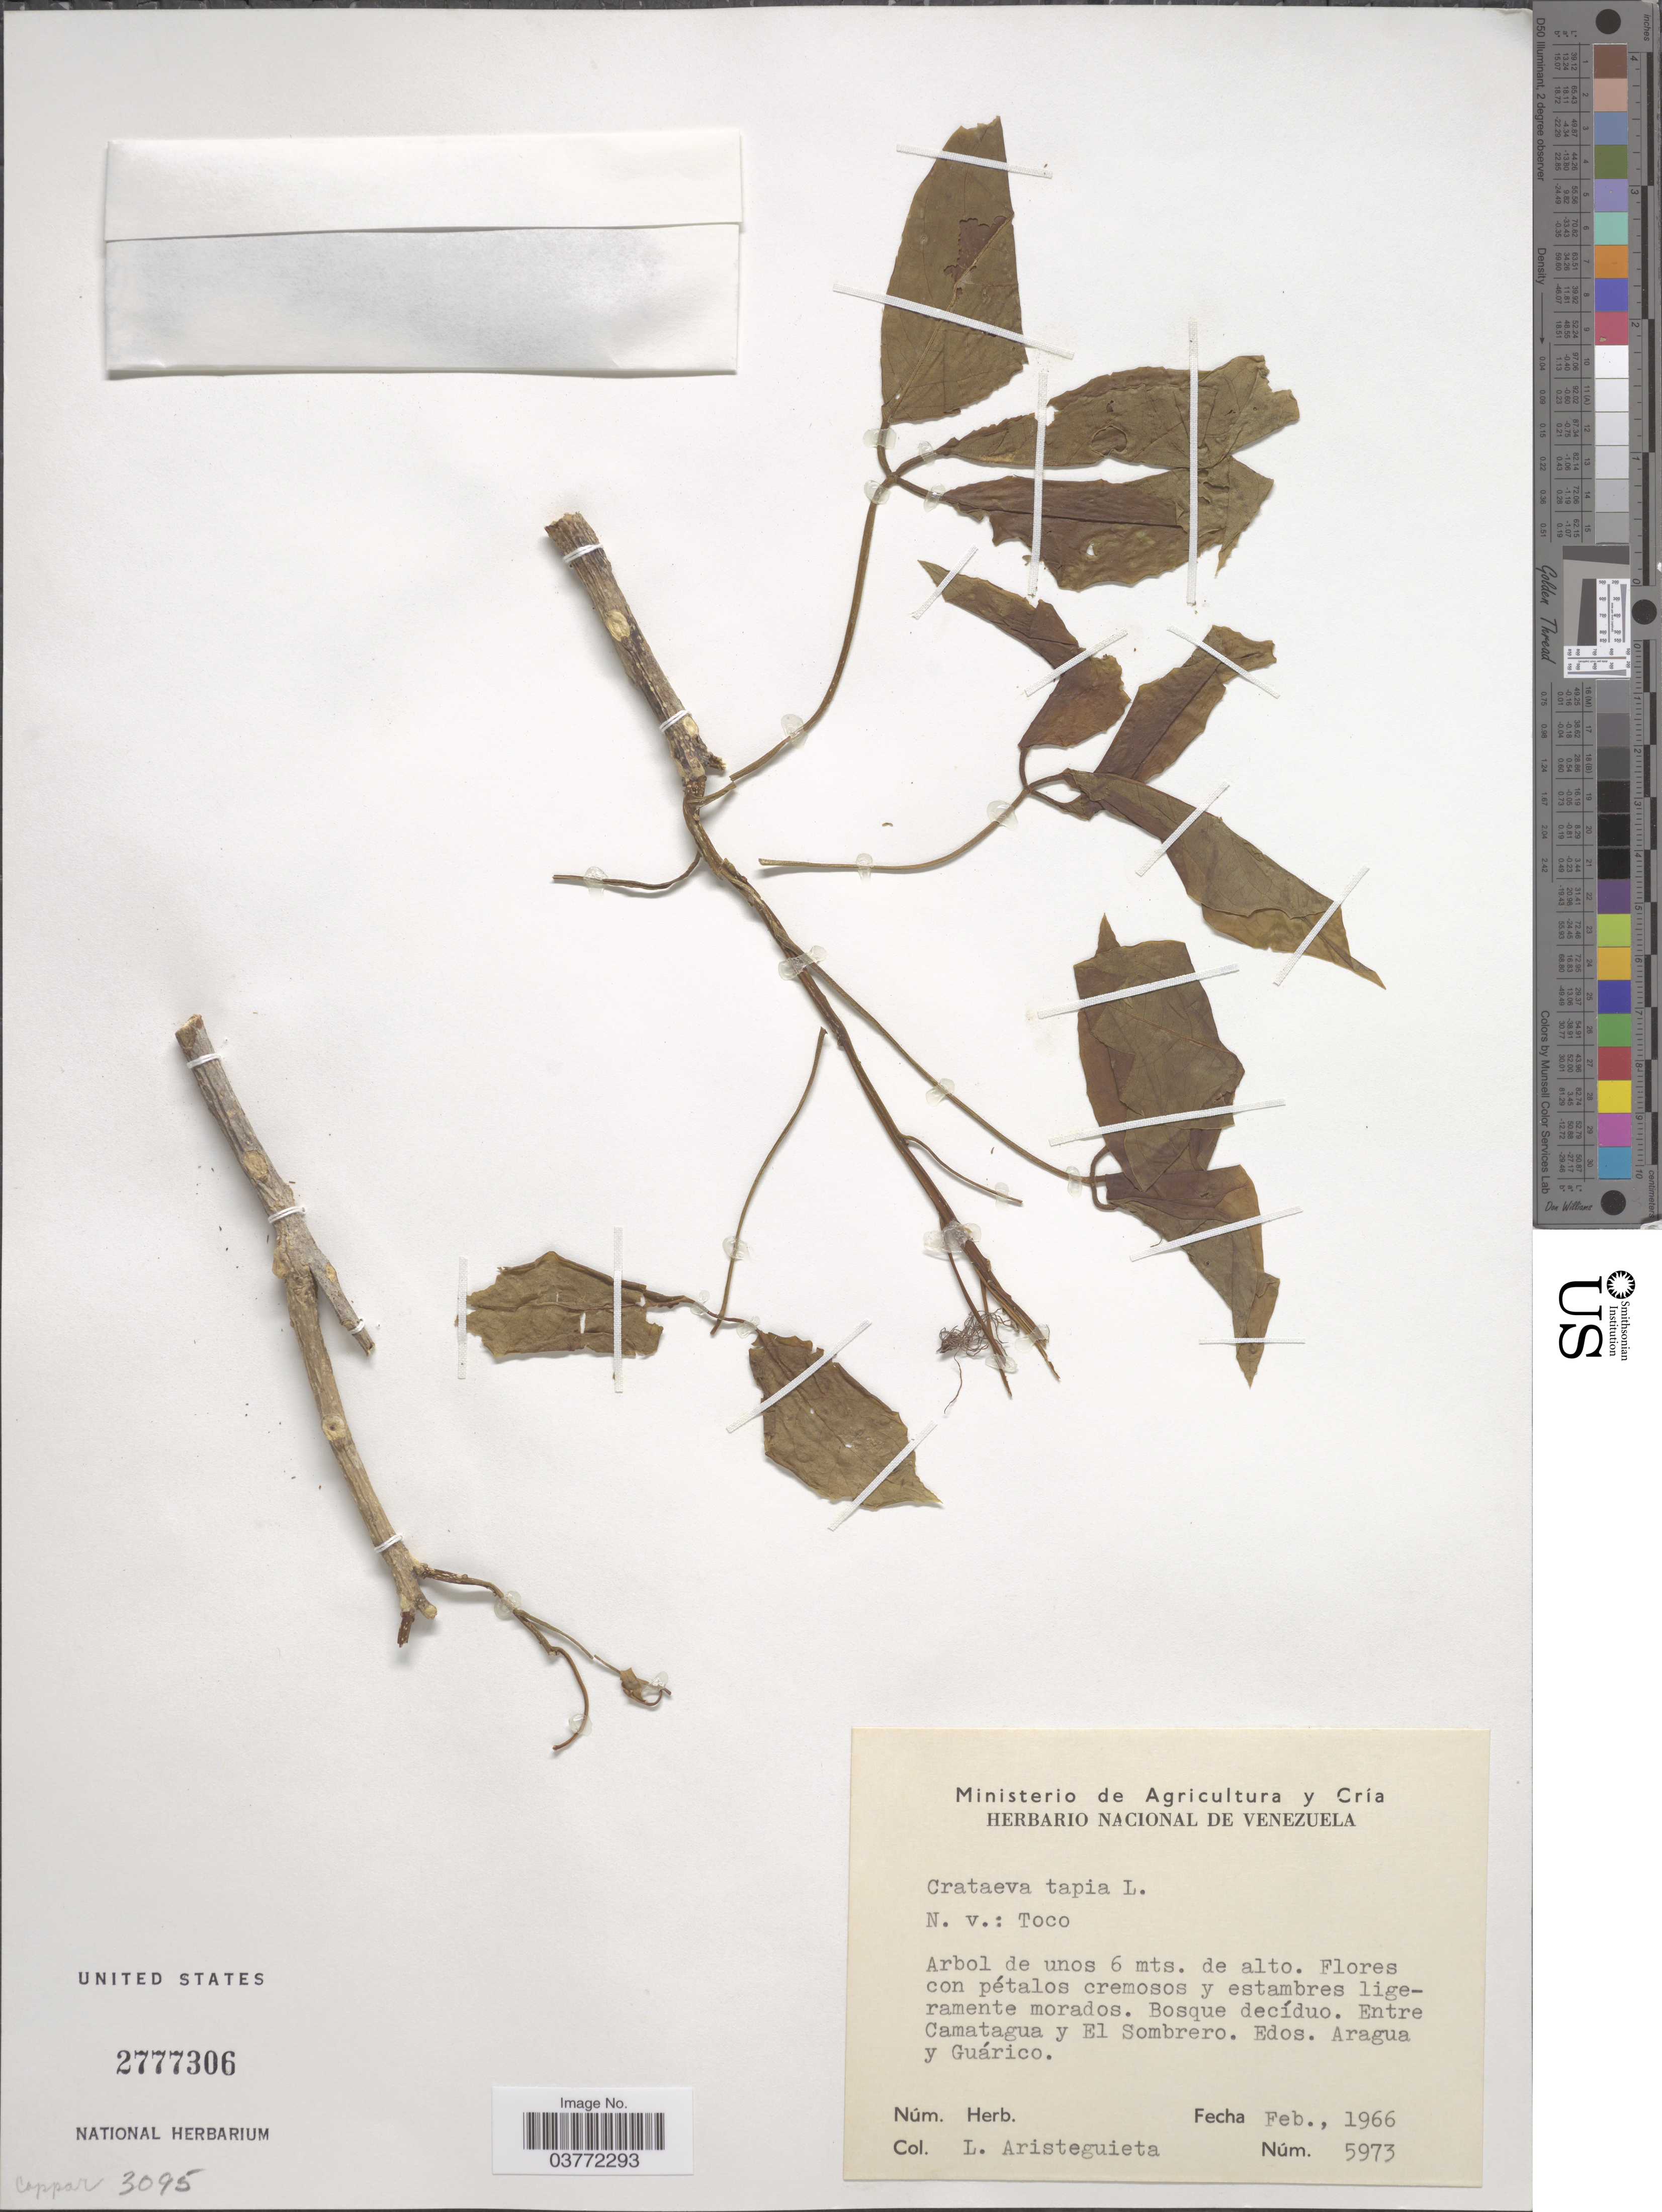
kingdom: Plantae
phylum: Tracheophyta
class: Magnoliopsida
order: Brassicales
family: Capparaceae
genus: Crateva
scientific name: Crateva tapia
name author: L.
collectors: L. Aristeguieta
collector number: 5973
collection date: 1966-02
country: Venezuela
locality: Entre Camatagua y El Sombrero. Edos. Aragua y Guárico.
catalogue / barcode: US 2777306